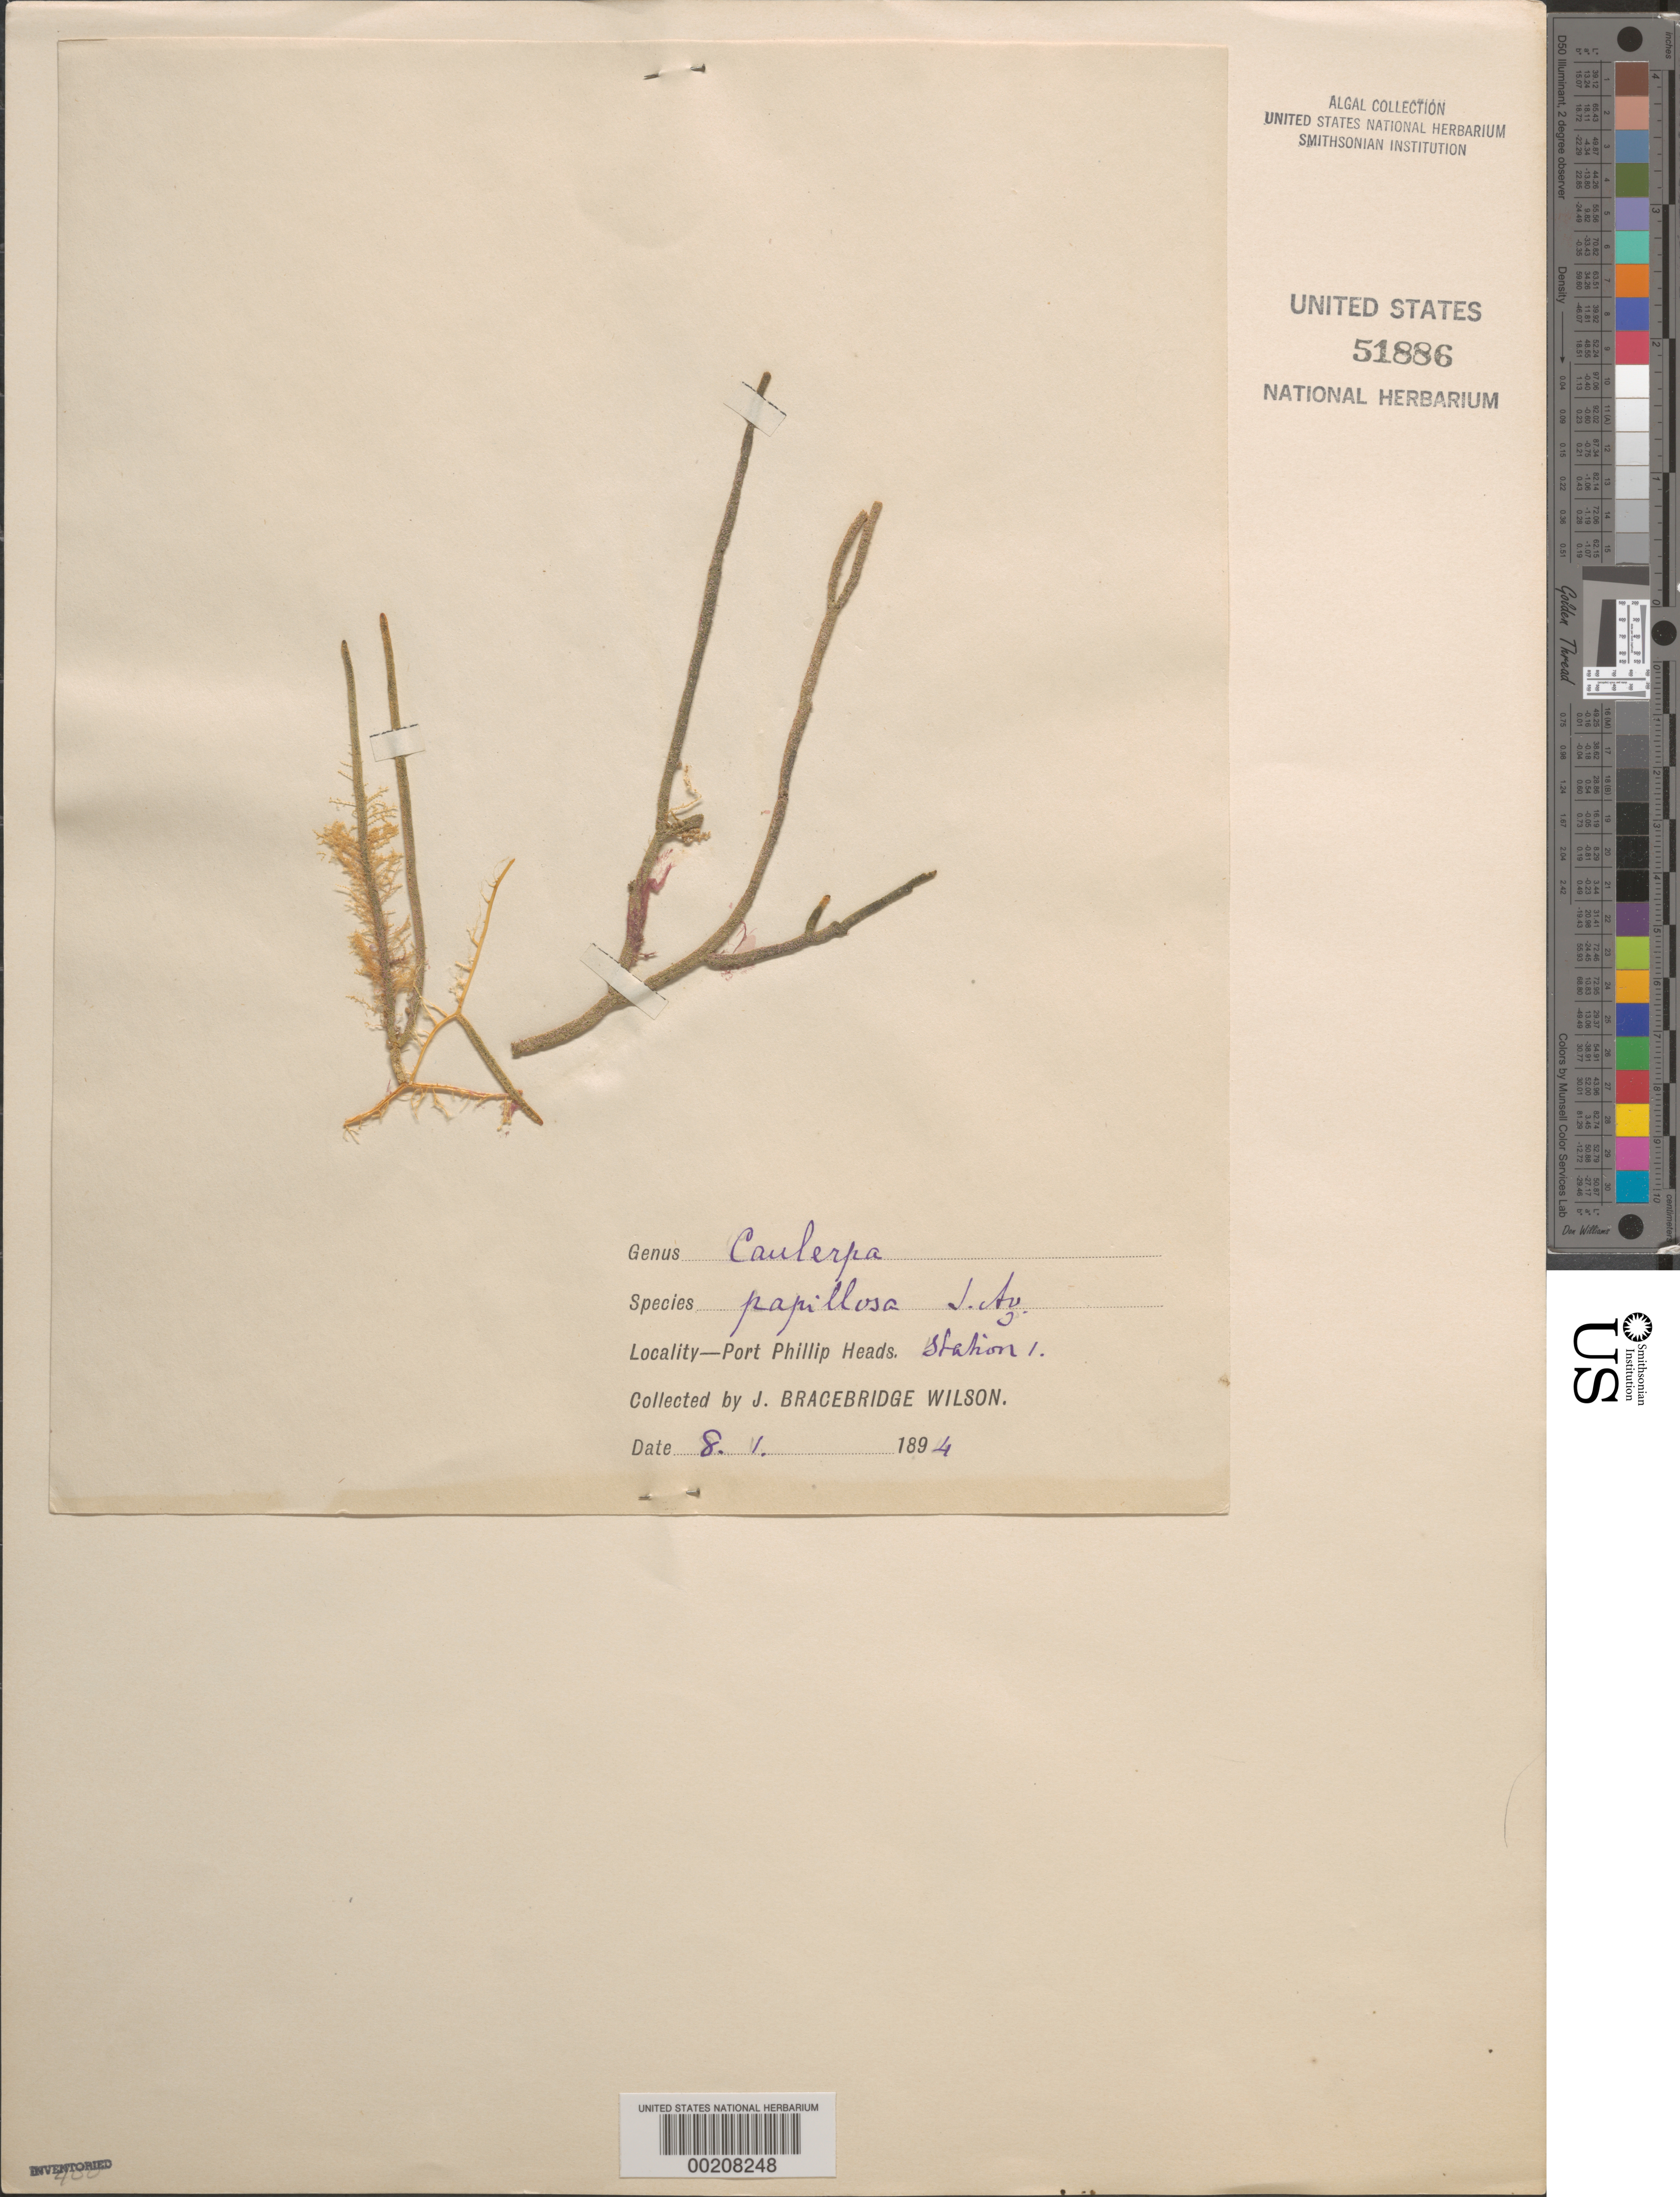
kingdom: Plantae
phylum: Chlorophyta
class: Ulvophyceae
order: Bryopsidales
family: Caulerpaceae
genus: Caulerpa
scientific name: Caulerpa papillosa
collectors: J. B. Wilson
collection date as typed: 08 Jan 1894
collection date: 1894-01-08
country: Australia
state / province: Victoria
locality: Port Phillip Heads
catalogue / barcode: US 51886